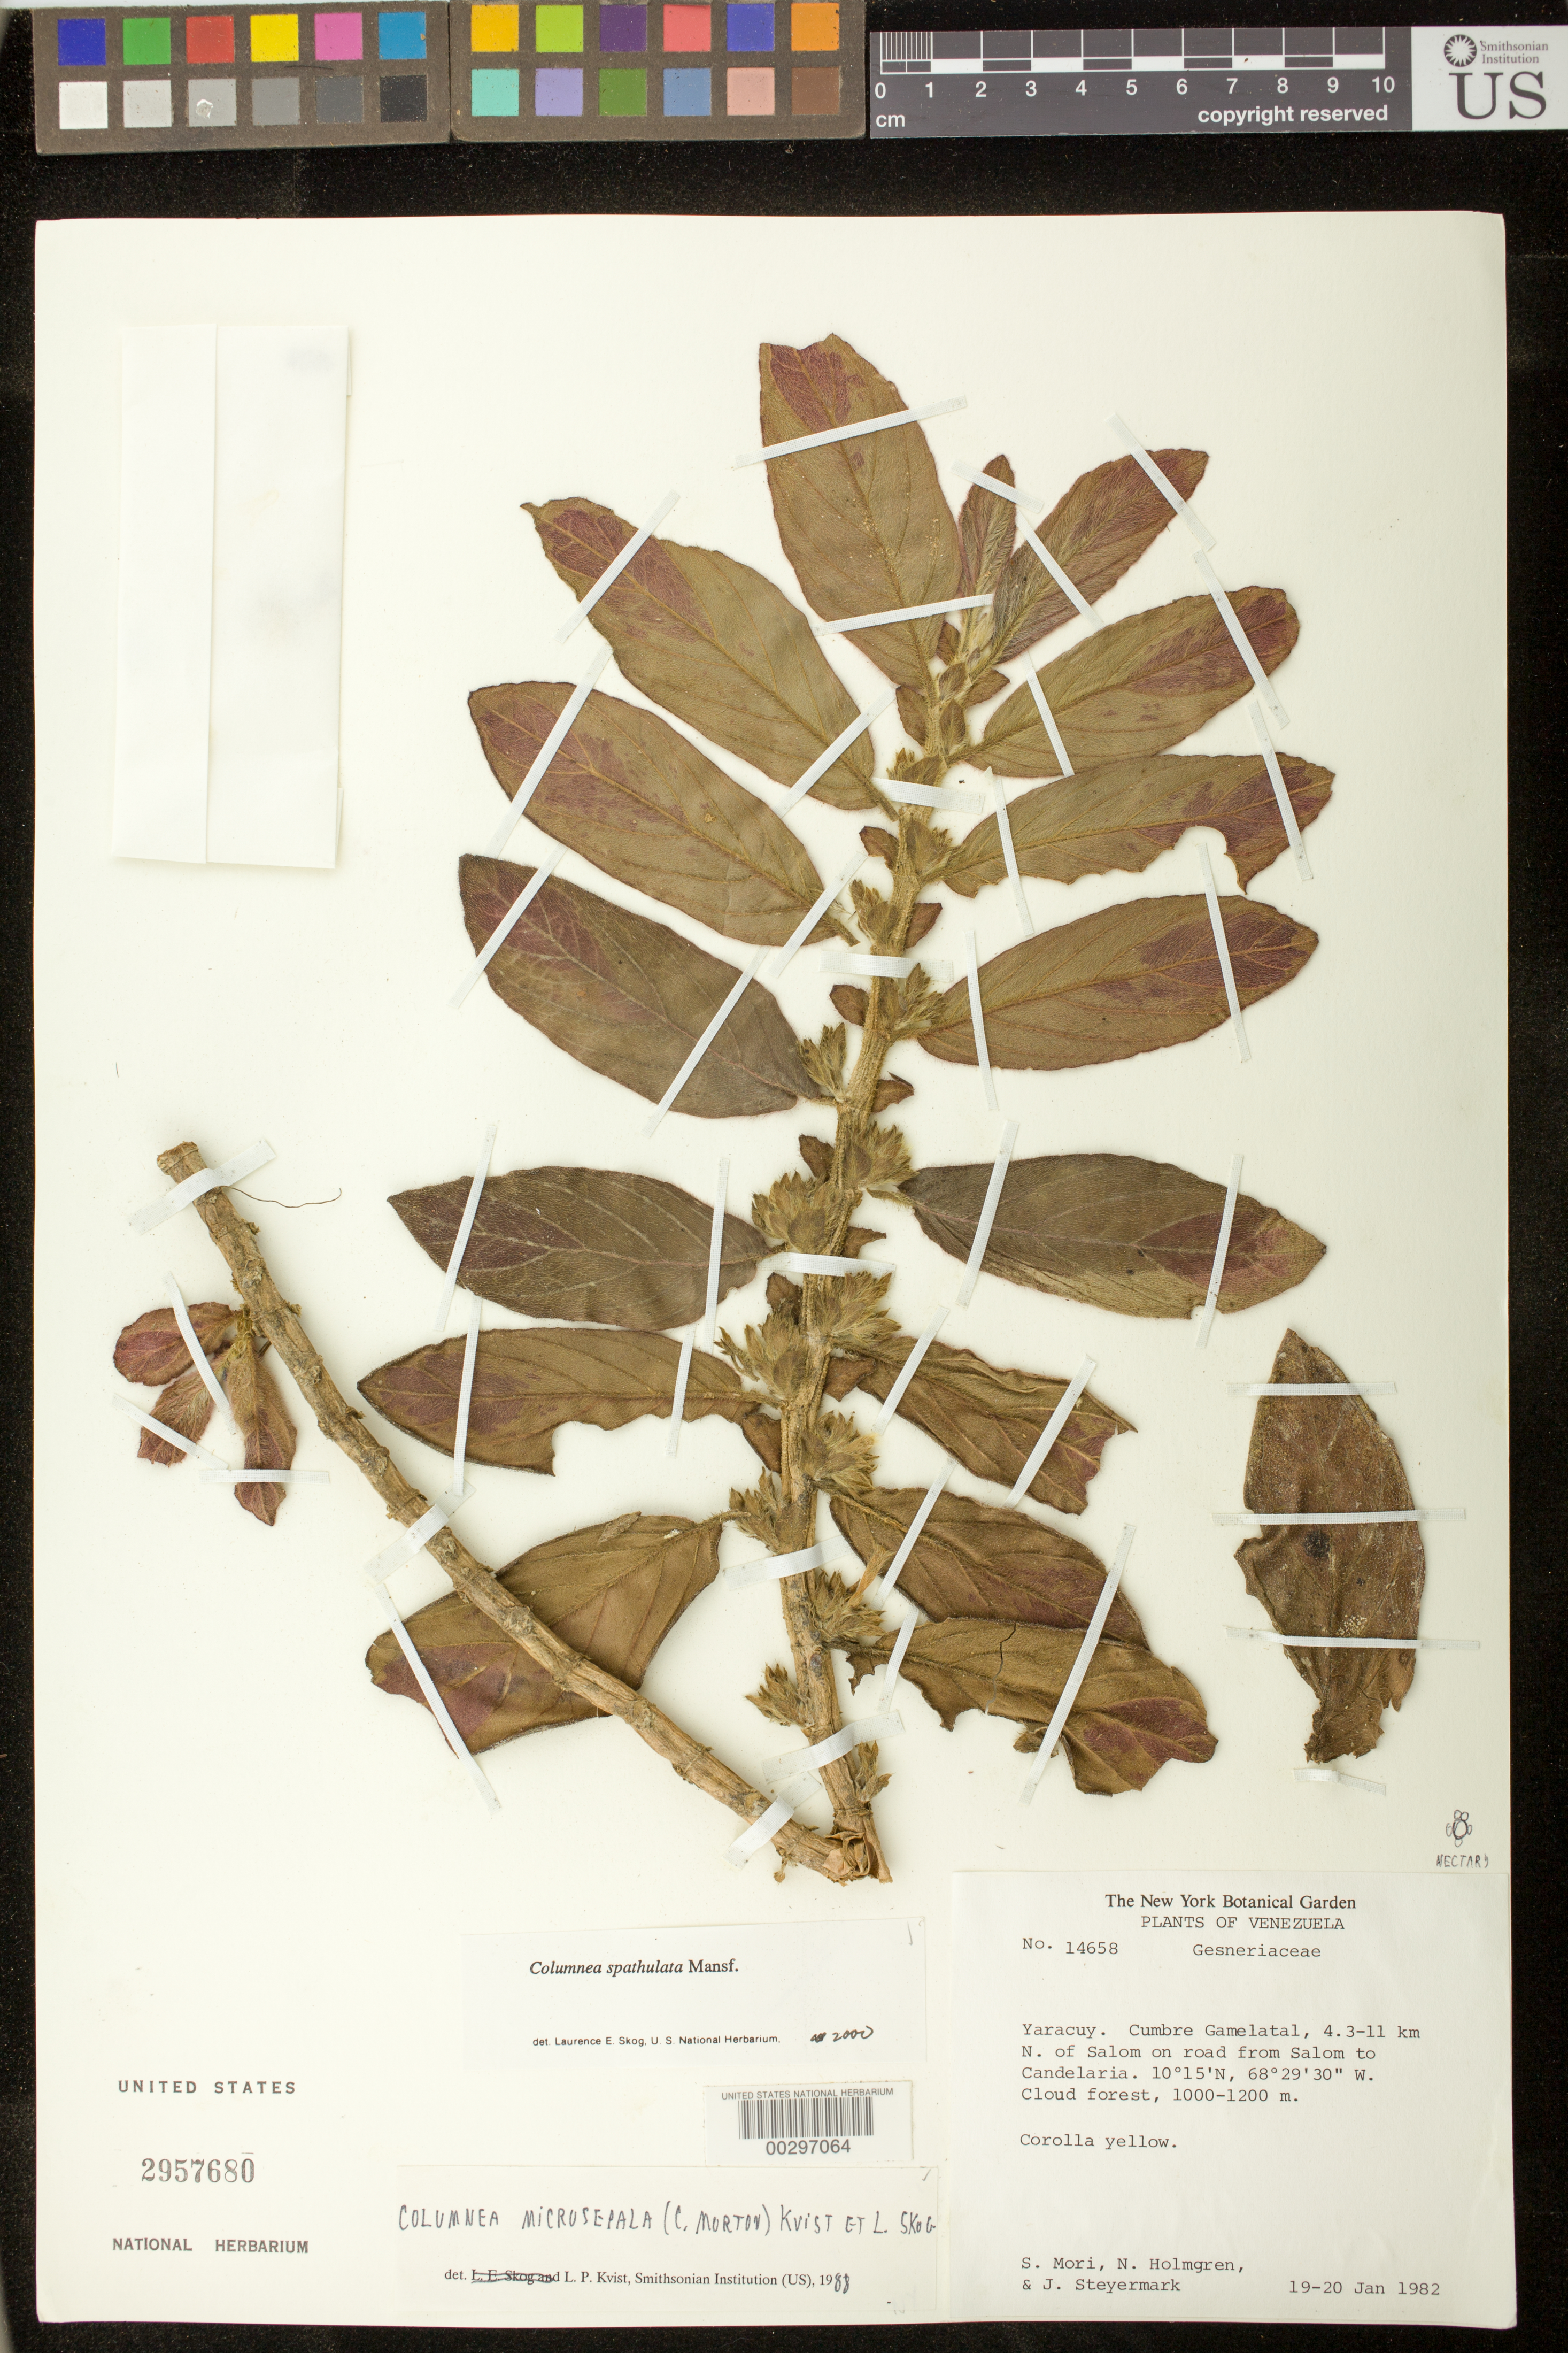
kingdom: Plantae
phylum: Tracheophyta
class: Magnoliopsida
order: Lamiales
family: Gesneriaceae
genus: Columnea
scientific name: Columnea spathulata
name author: Mansf.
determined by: Clark, J. L., (SEL), The Marie Selby Botanical Garden (UNITED STATES)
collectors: S. Mori, N. H. Holmgren & J. Steyermark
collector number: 14658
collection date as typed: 19-20 Jan 1982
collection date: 1982-01-19/1982-01-20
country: Venezuela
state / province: Yaracuy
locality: Cumbre Gamelatal, 4.3-11 km N. of Salom on road from Salom to Candelaria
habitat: Cloud forest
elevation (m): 1000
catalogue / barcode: US 2957680